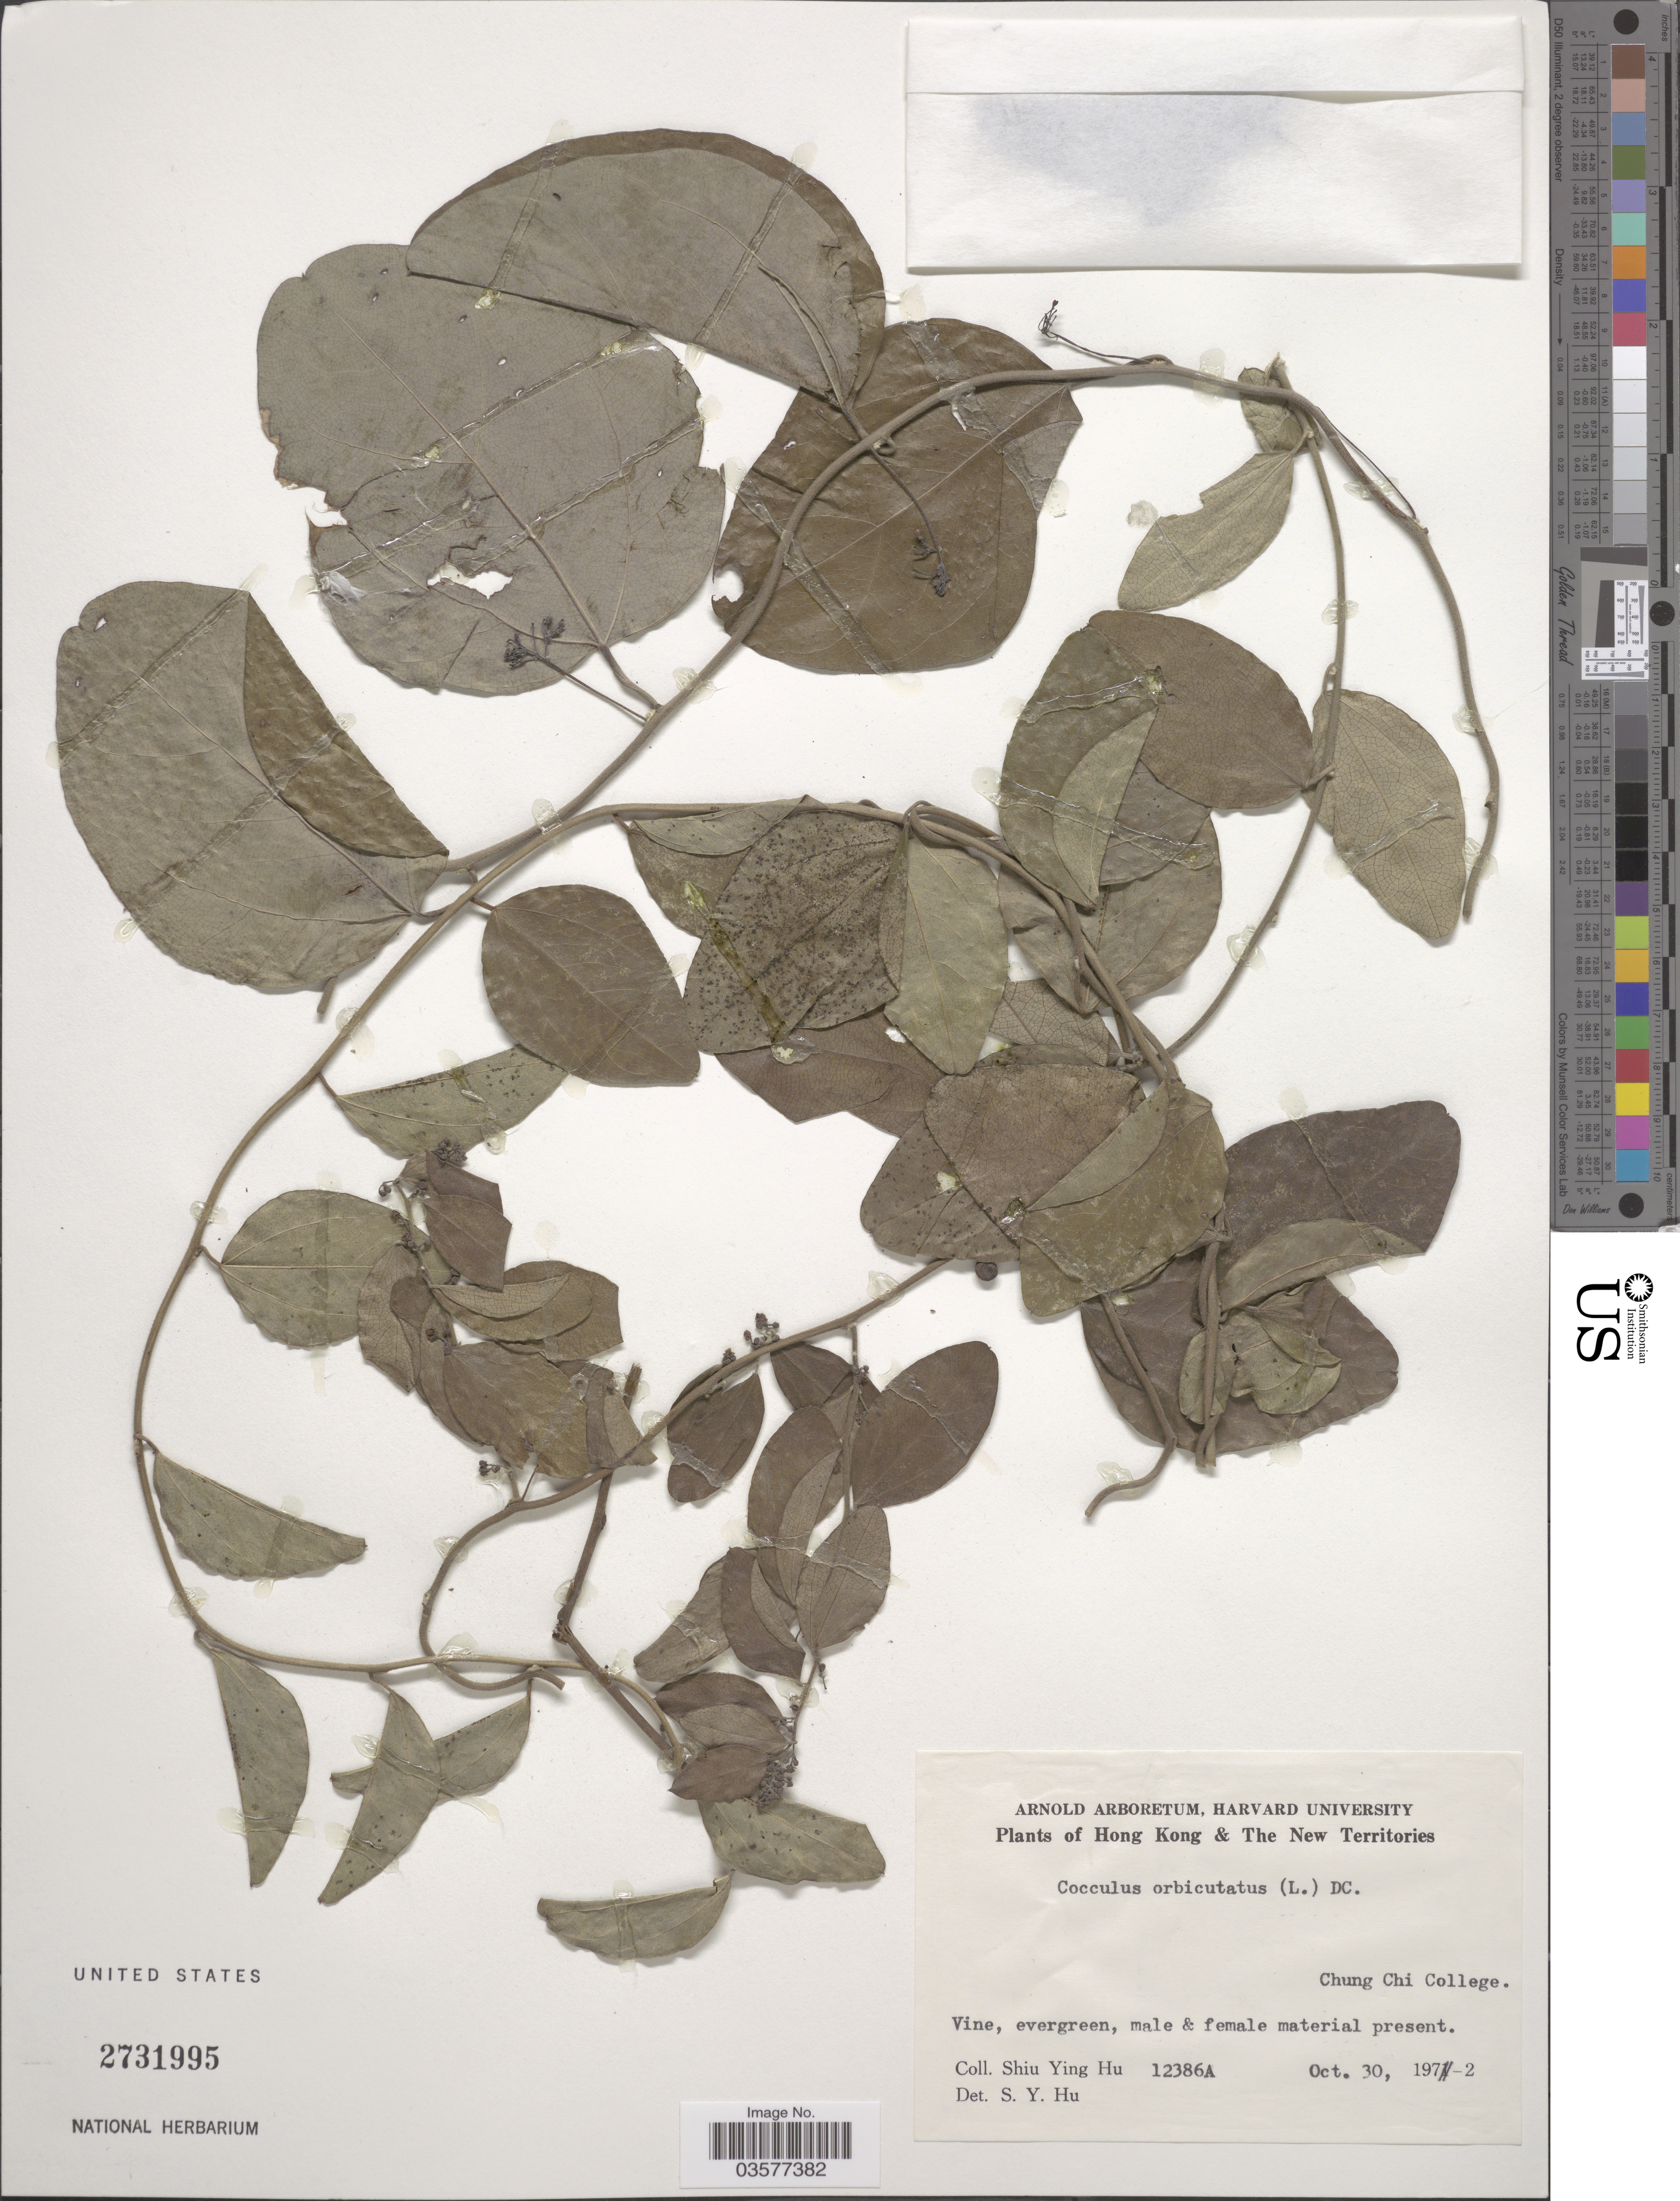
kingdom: Plantae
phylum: Tracheophyta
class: Magnoliopsida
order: Ranunculales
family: Menispermaceae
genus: Cocculus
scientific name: Cocculus orbiculatus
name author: (L.) DC.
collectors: S. Y. Hu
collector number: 12386A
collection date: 1972-10-30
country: China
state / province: Hong Kong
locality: The New Territories. Chung Chi College.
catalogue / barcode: US 2731995